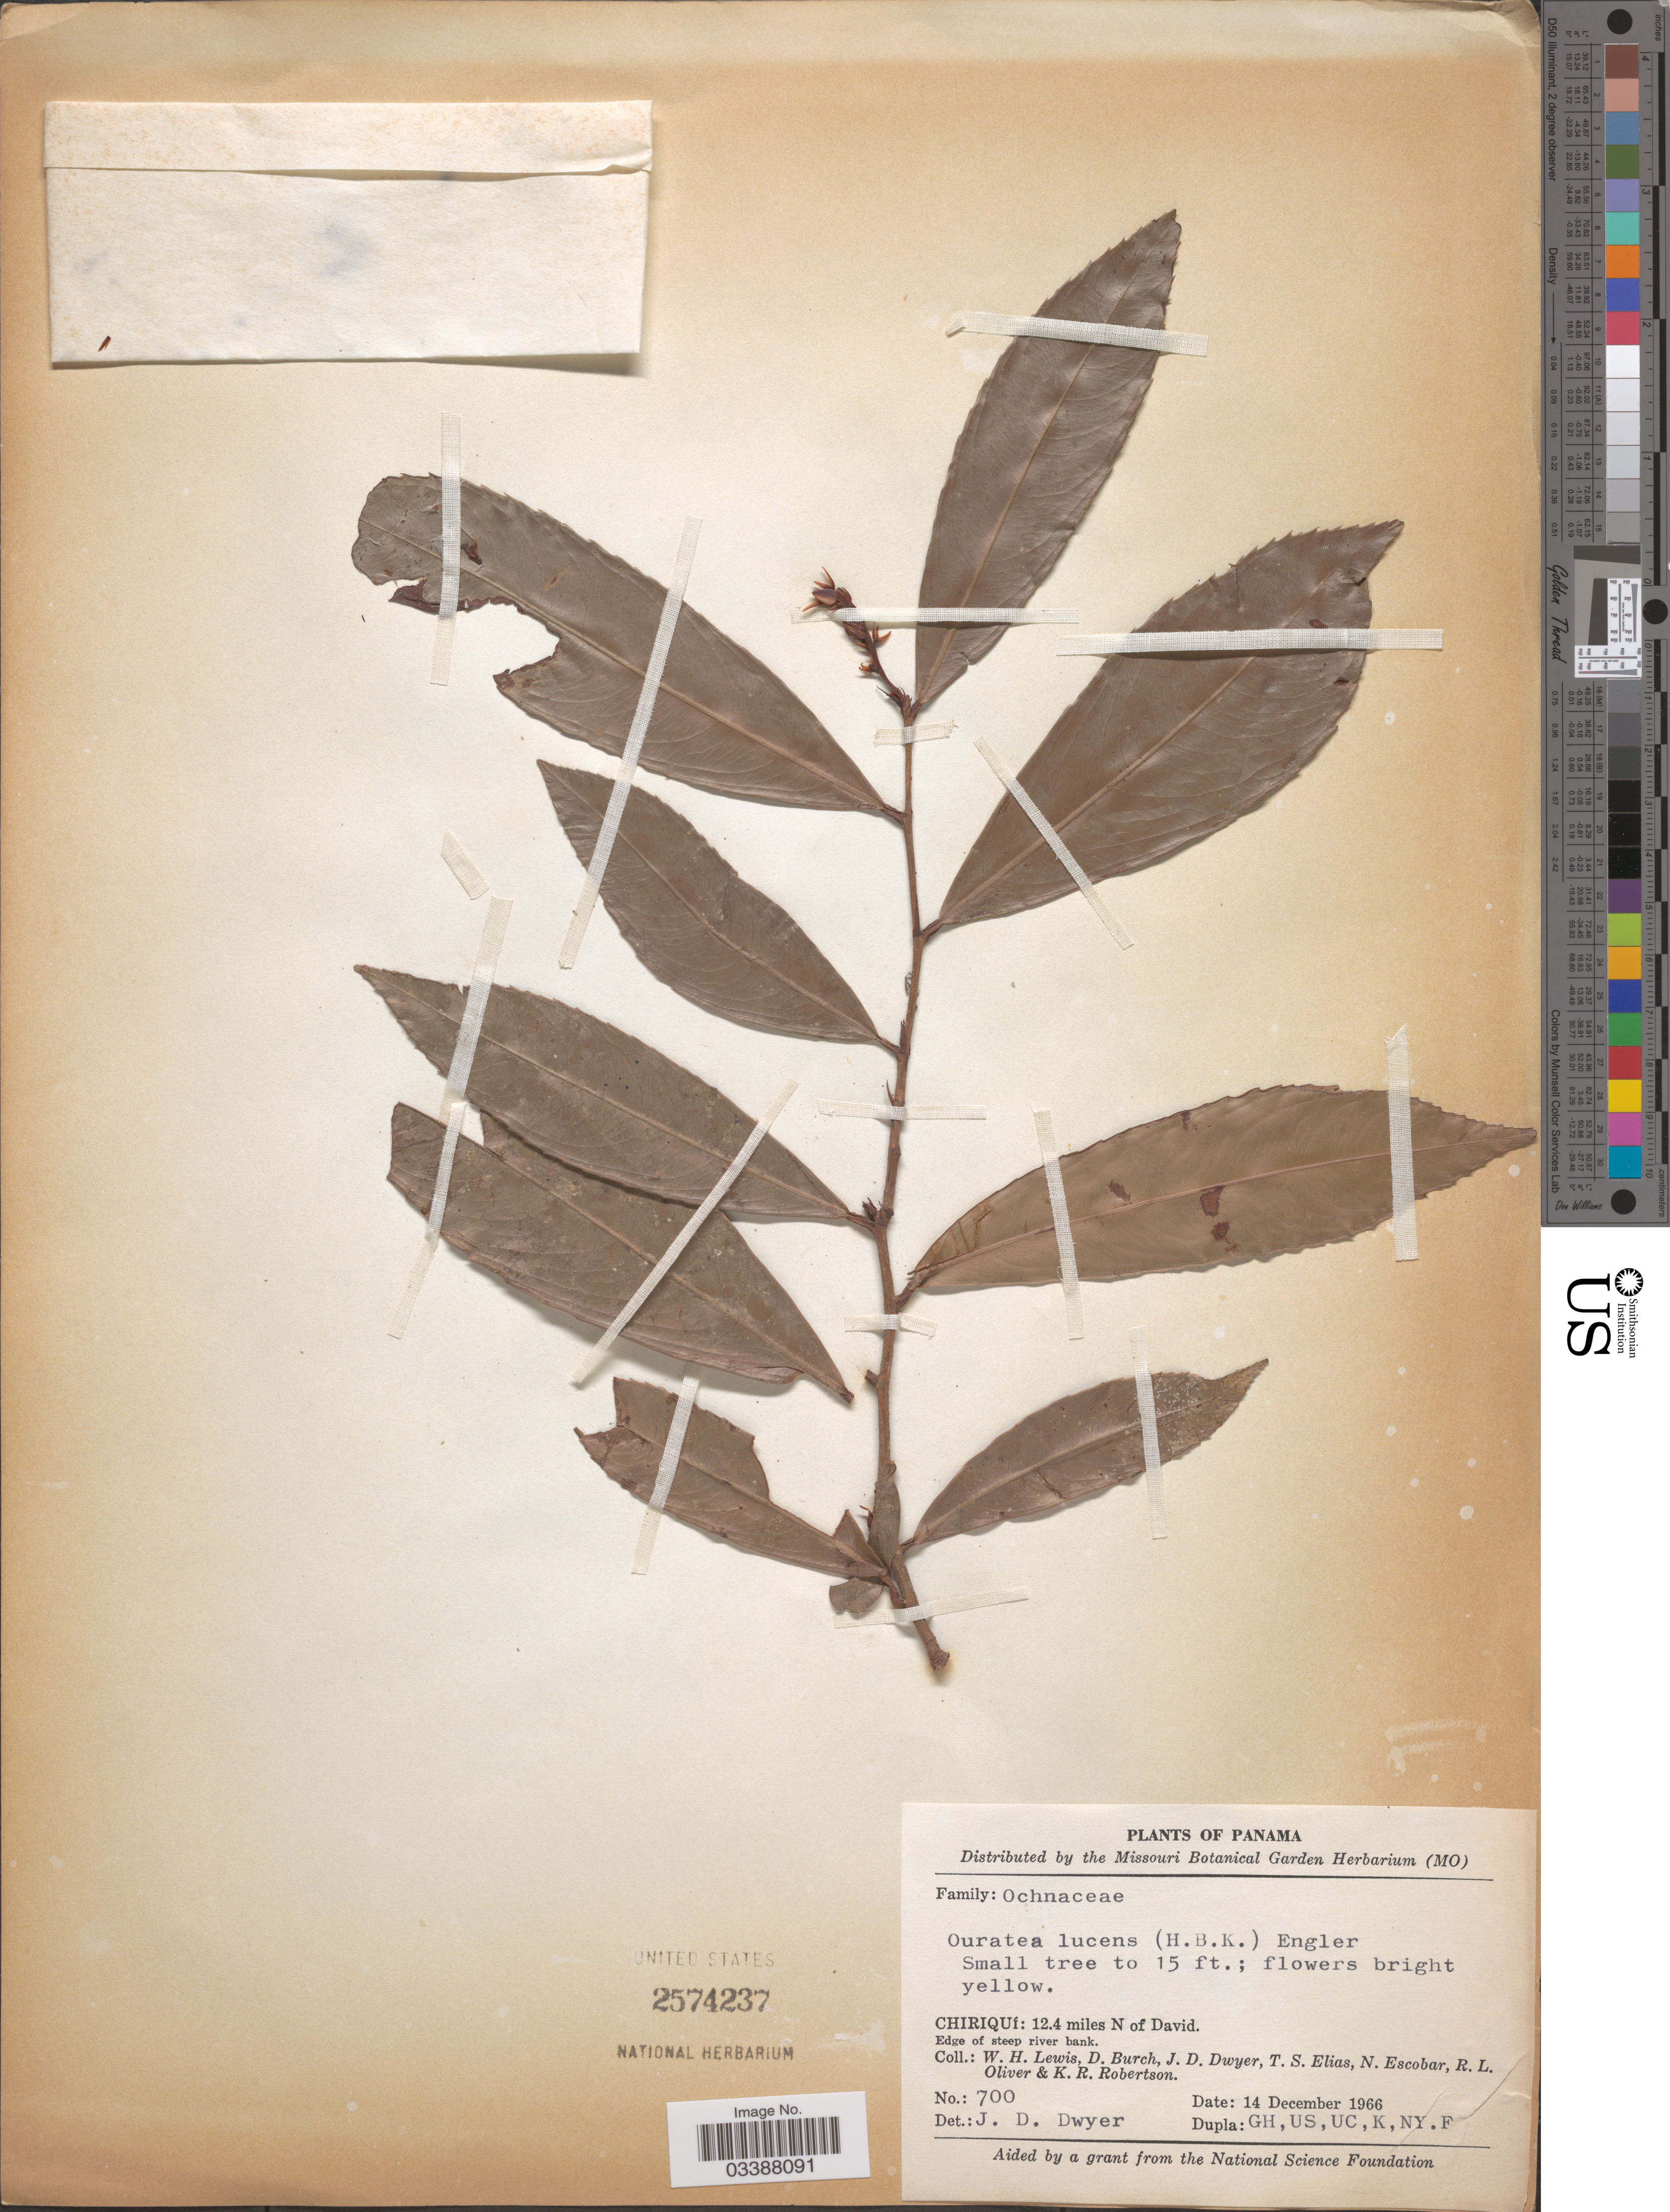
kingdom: Plantae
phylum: Tracheophyta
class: Magnoliopsida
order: Malpighiales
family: Ochnaceae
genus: Ouratea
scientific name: Ouratea lucens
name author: (Kunth) Engl.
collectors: W. H. Lewis, D. Burch, J. D. Dwyer, T. S. Elias & et al.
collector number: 700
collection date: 1966-12-14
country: Panama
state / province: Chiriqui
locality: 12.4 miles N of David.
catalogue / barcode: US 2574237